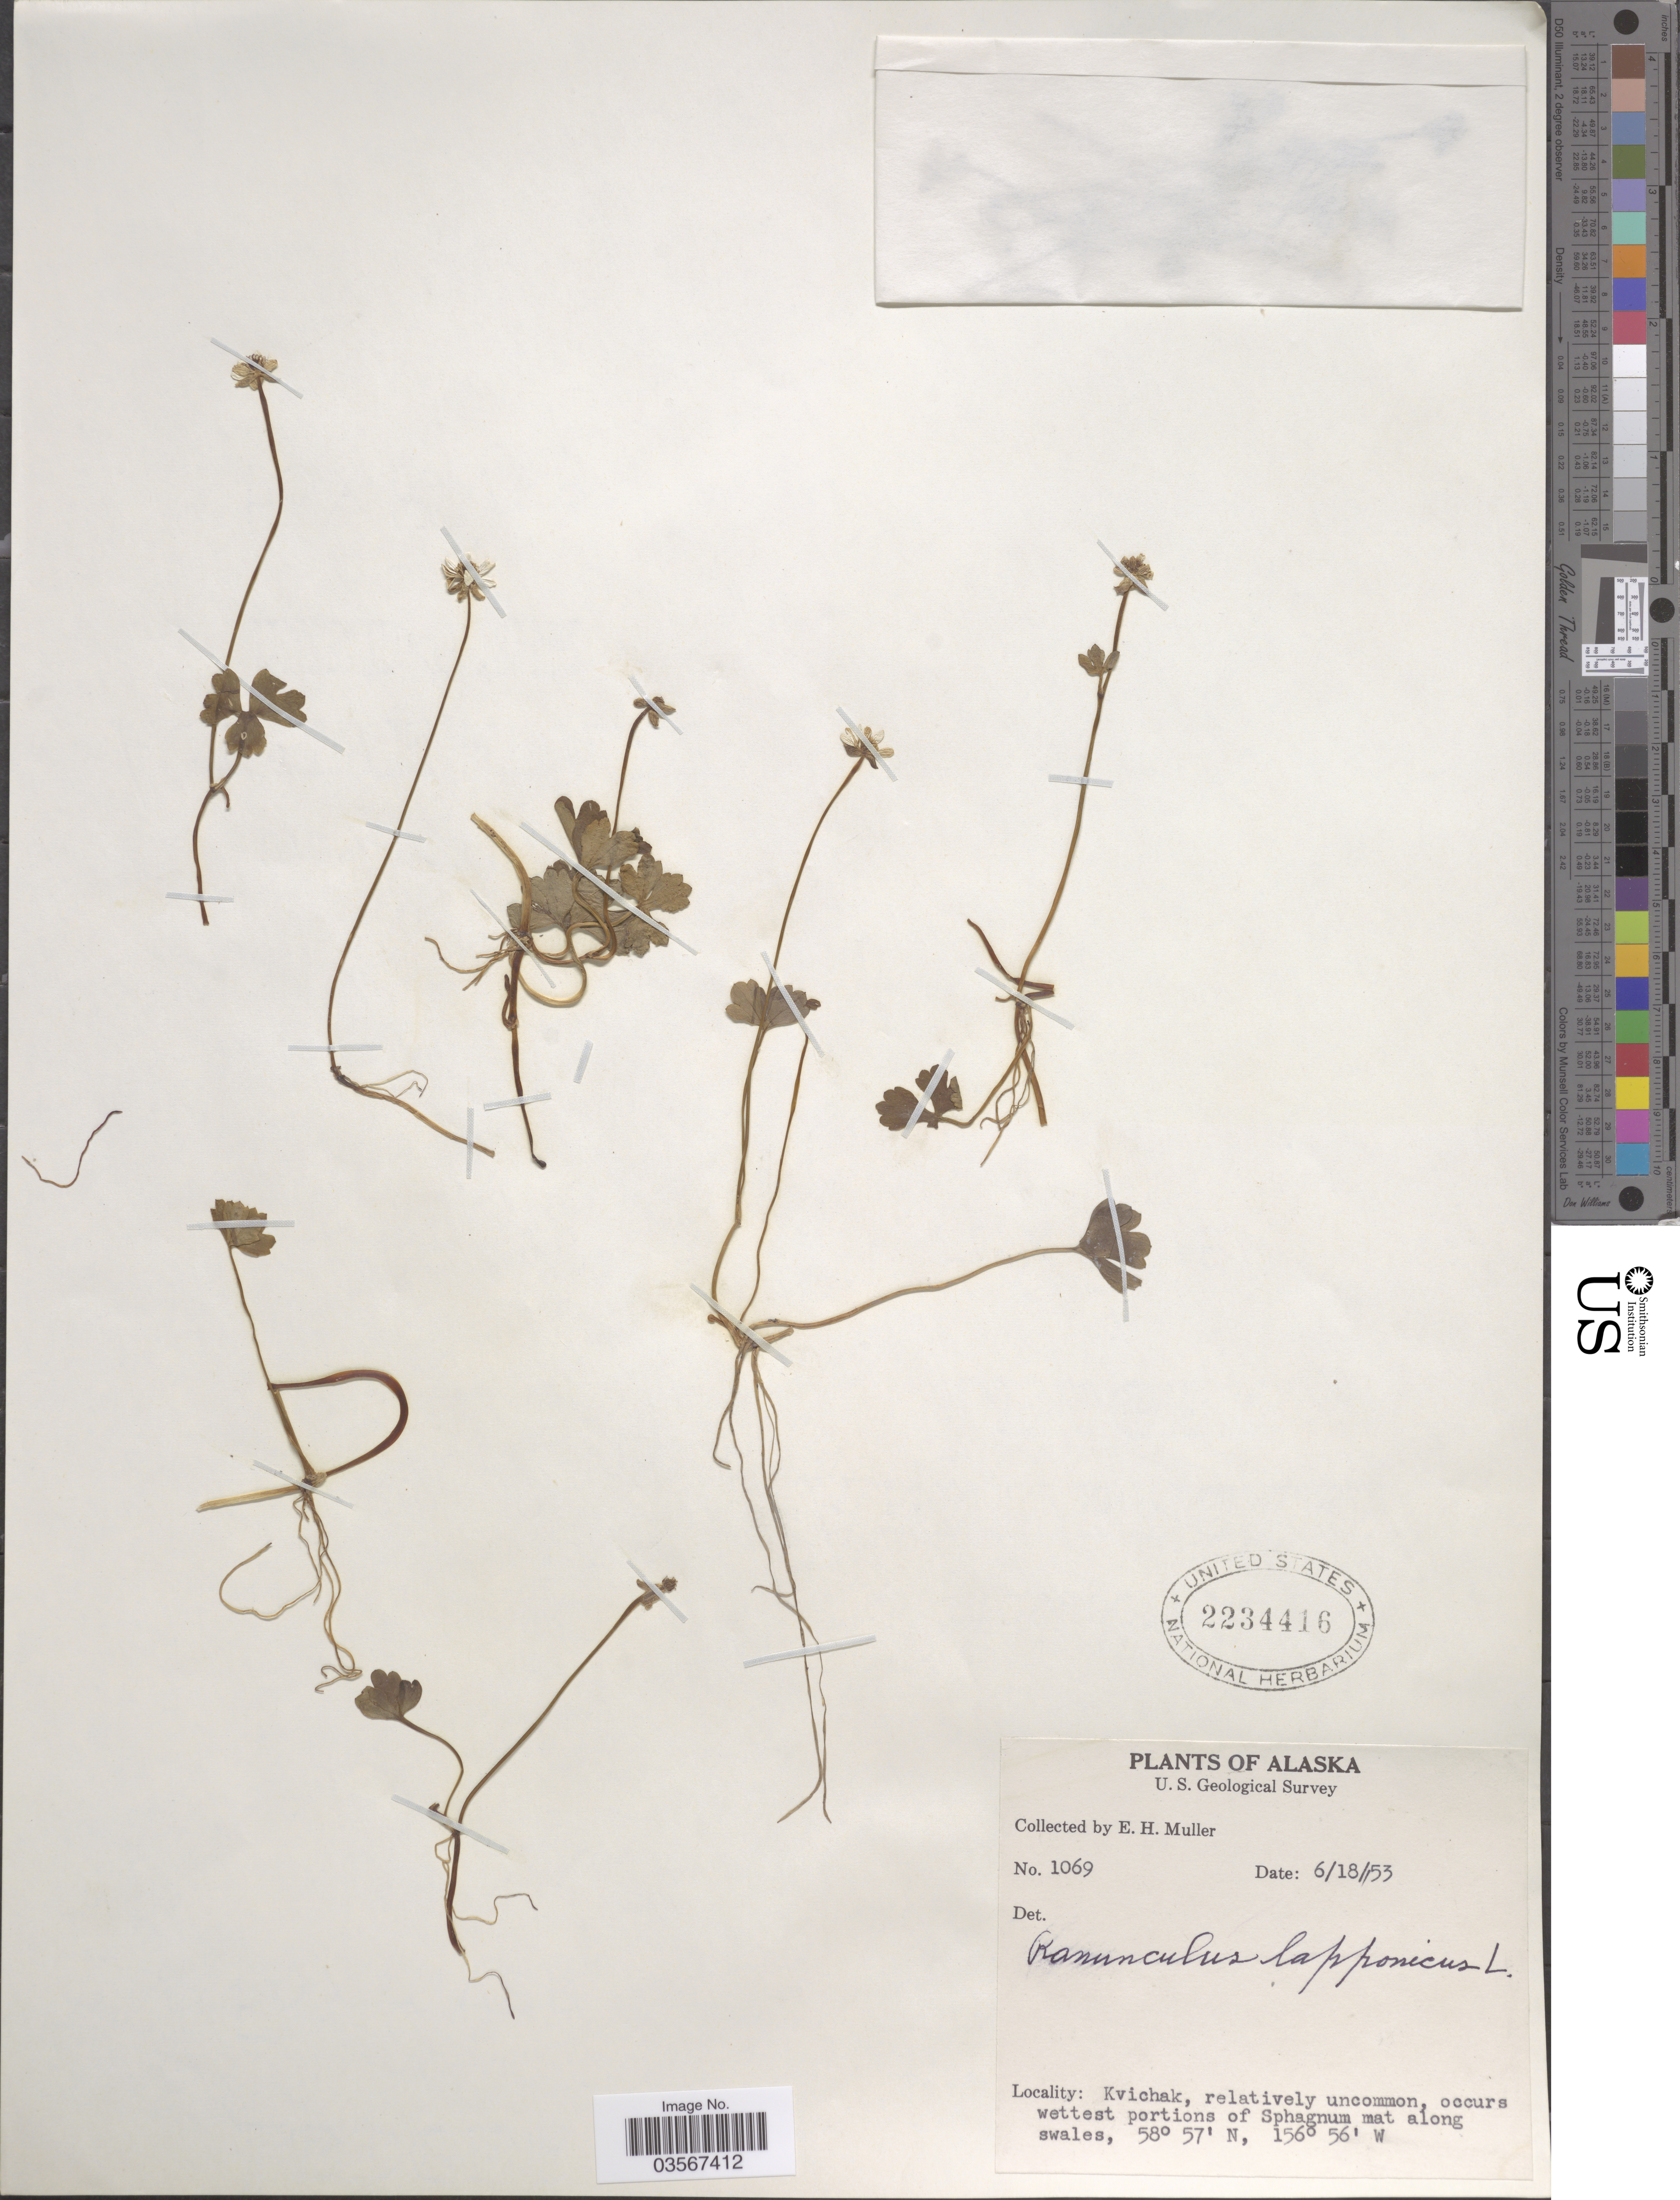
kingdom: Plantae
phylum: Tracheophyta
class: Magnoliopsida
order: Ranunculales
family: Ranunculaceae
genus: Ranunculus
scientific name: Ranunculus lapponicus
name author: L.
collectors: E. H. Muller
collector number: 1069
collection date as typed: Transcribed d/m/y: 18/6/53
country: United States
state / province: Alaska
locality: Kvichak.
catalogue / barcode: US 2234416